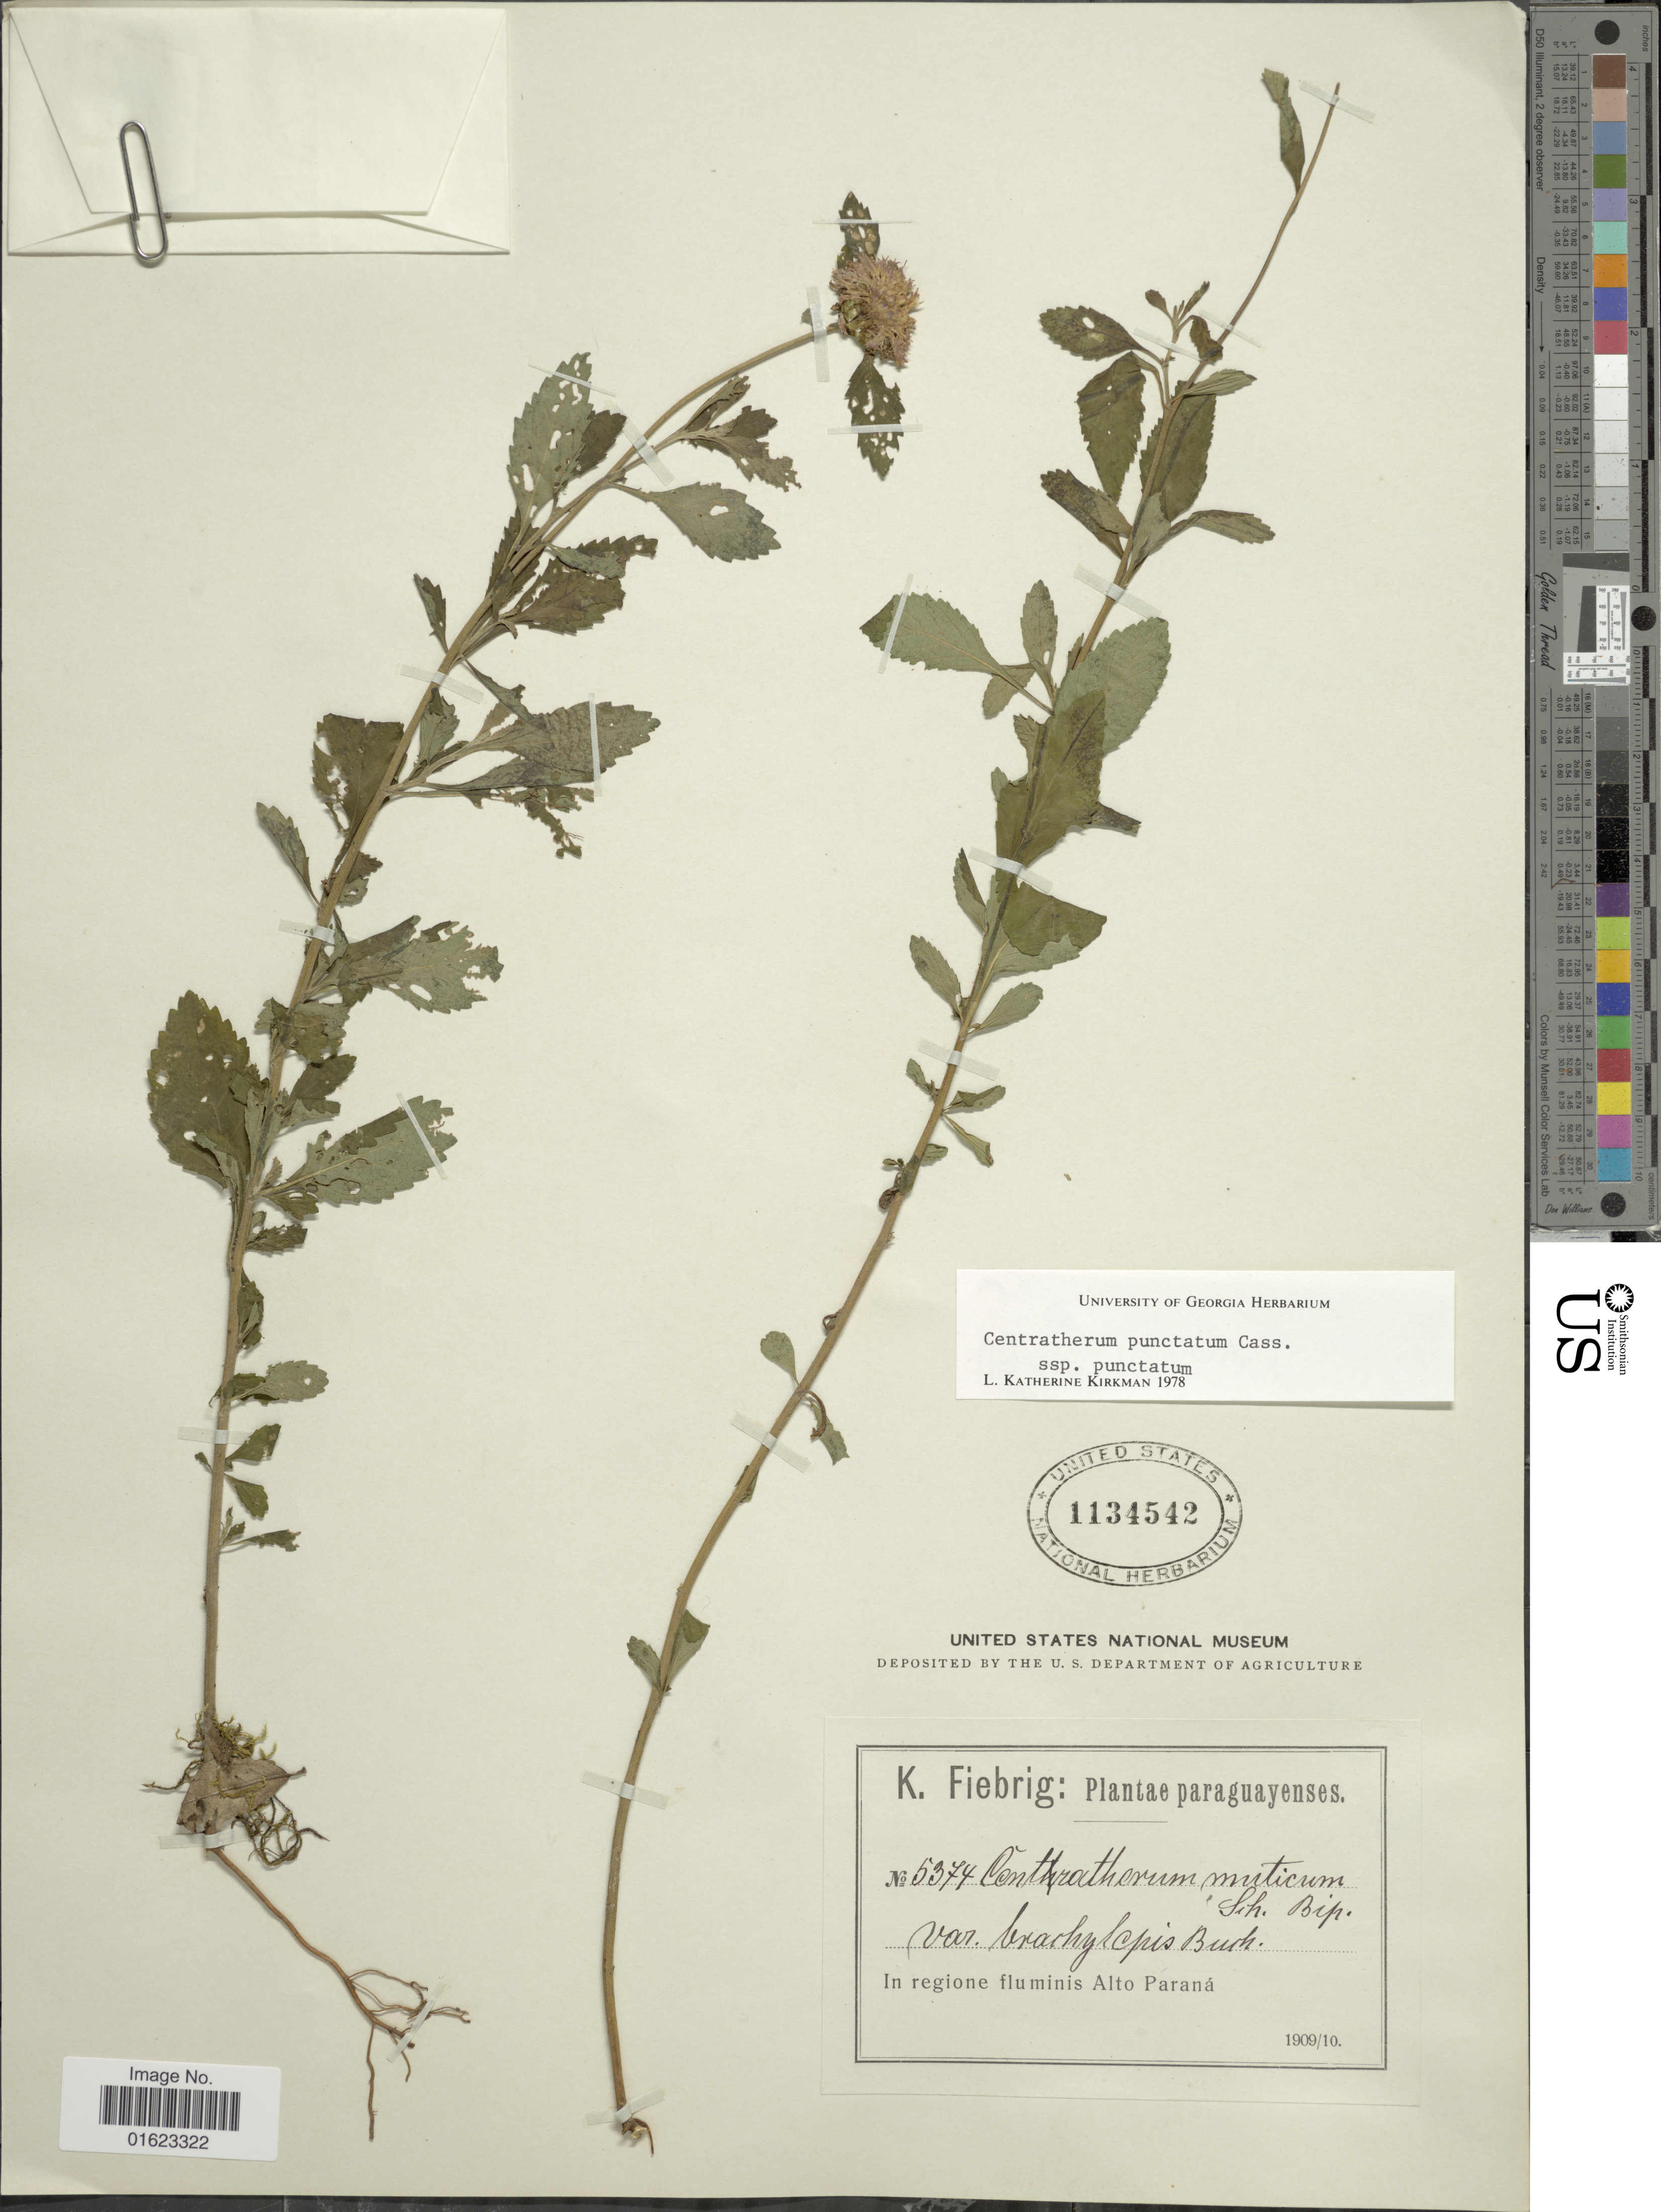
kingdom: Plantae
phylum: Tracheophyta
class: Magnoliopsida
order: Asterales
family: Asteraceae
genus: Centratherum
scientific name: Centratherum punctatum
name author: Cass.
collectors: K. Fiebrig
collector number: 5374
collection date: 1909/1910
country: Paraguay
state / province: Alto Parana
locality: In regione fluminis Alto Parana.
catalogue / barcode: US 1134542